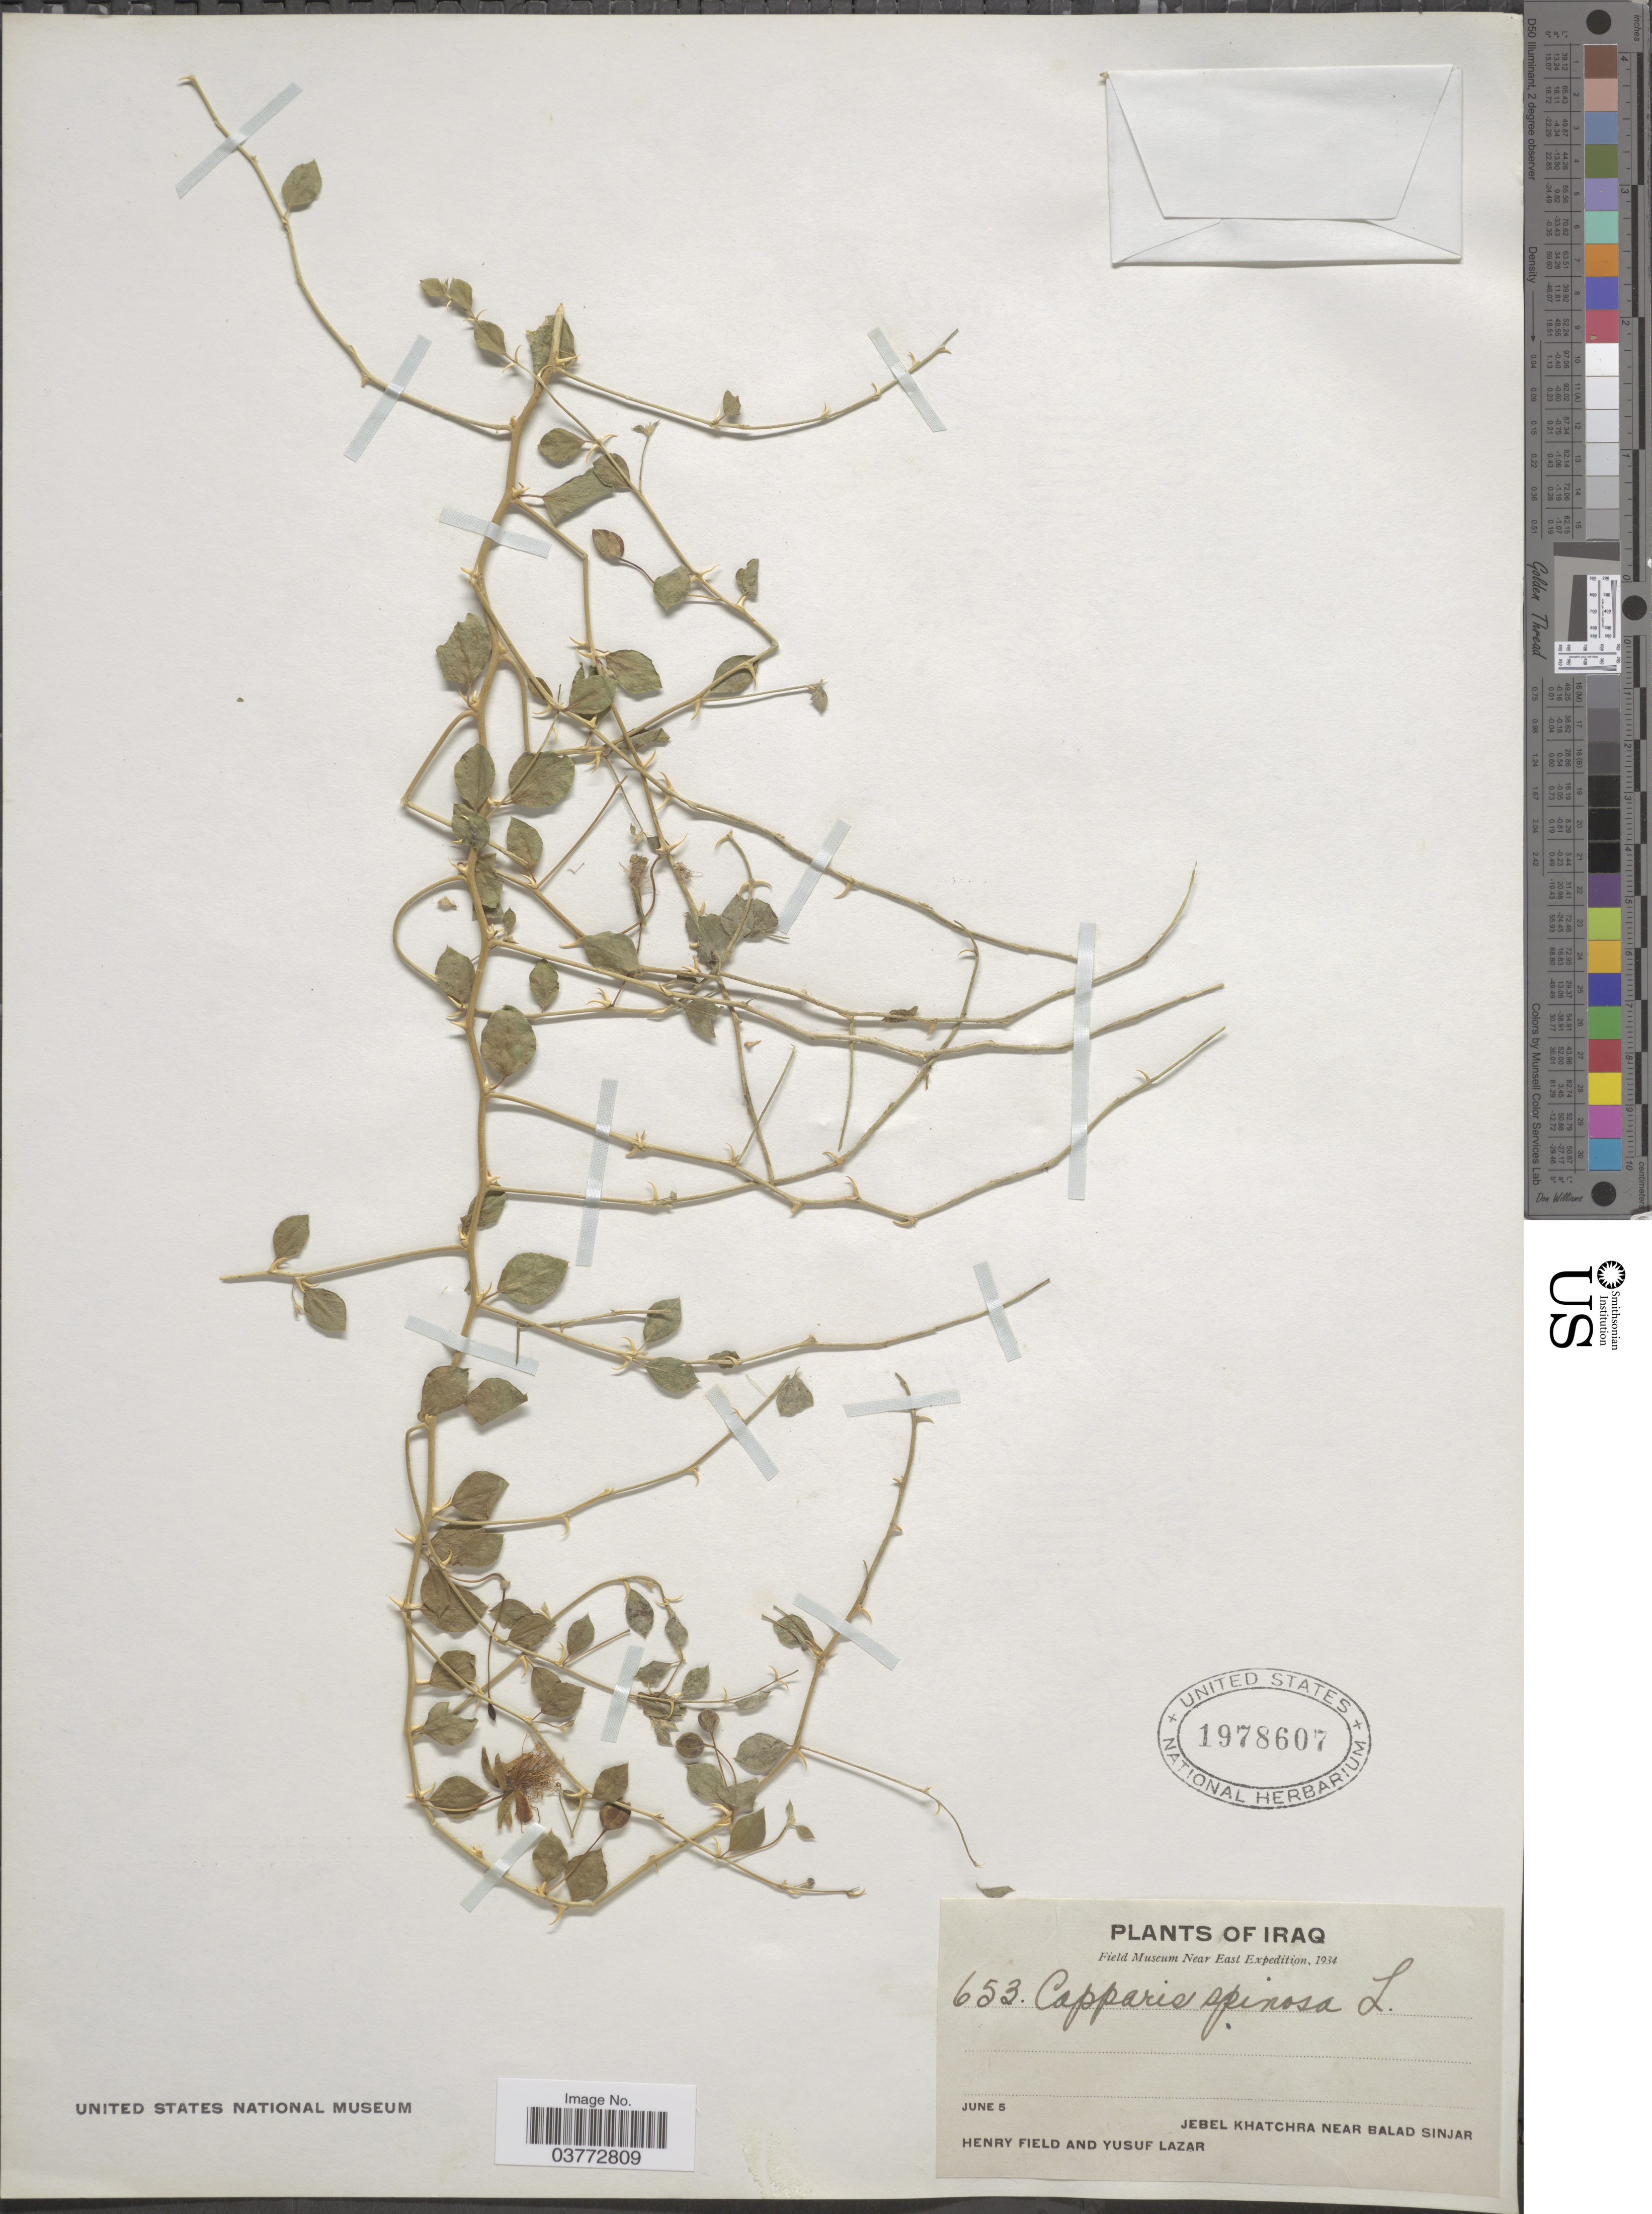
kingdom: Plantae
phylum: Tracheophyta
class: Magnoliopsida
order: Brassicales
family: Capparaceae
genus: Capparis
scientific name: Capparis parviflora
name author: Boiss.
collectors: H. Field & Y. Lazar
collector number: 653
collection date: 1934-06-05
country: Iraq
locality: Jebel Khatchra near Balad Sinjar.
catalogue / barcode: US 1978607